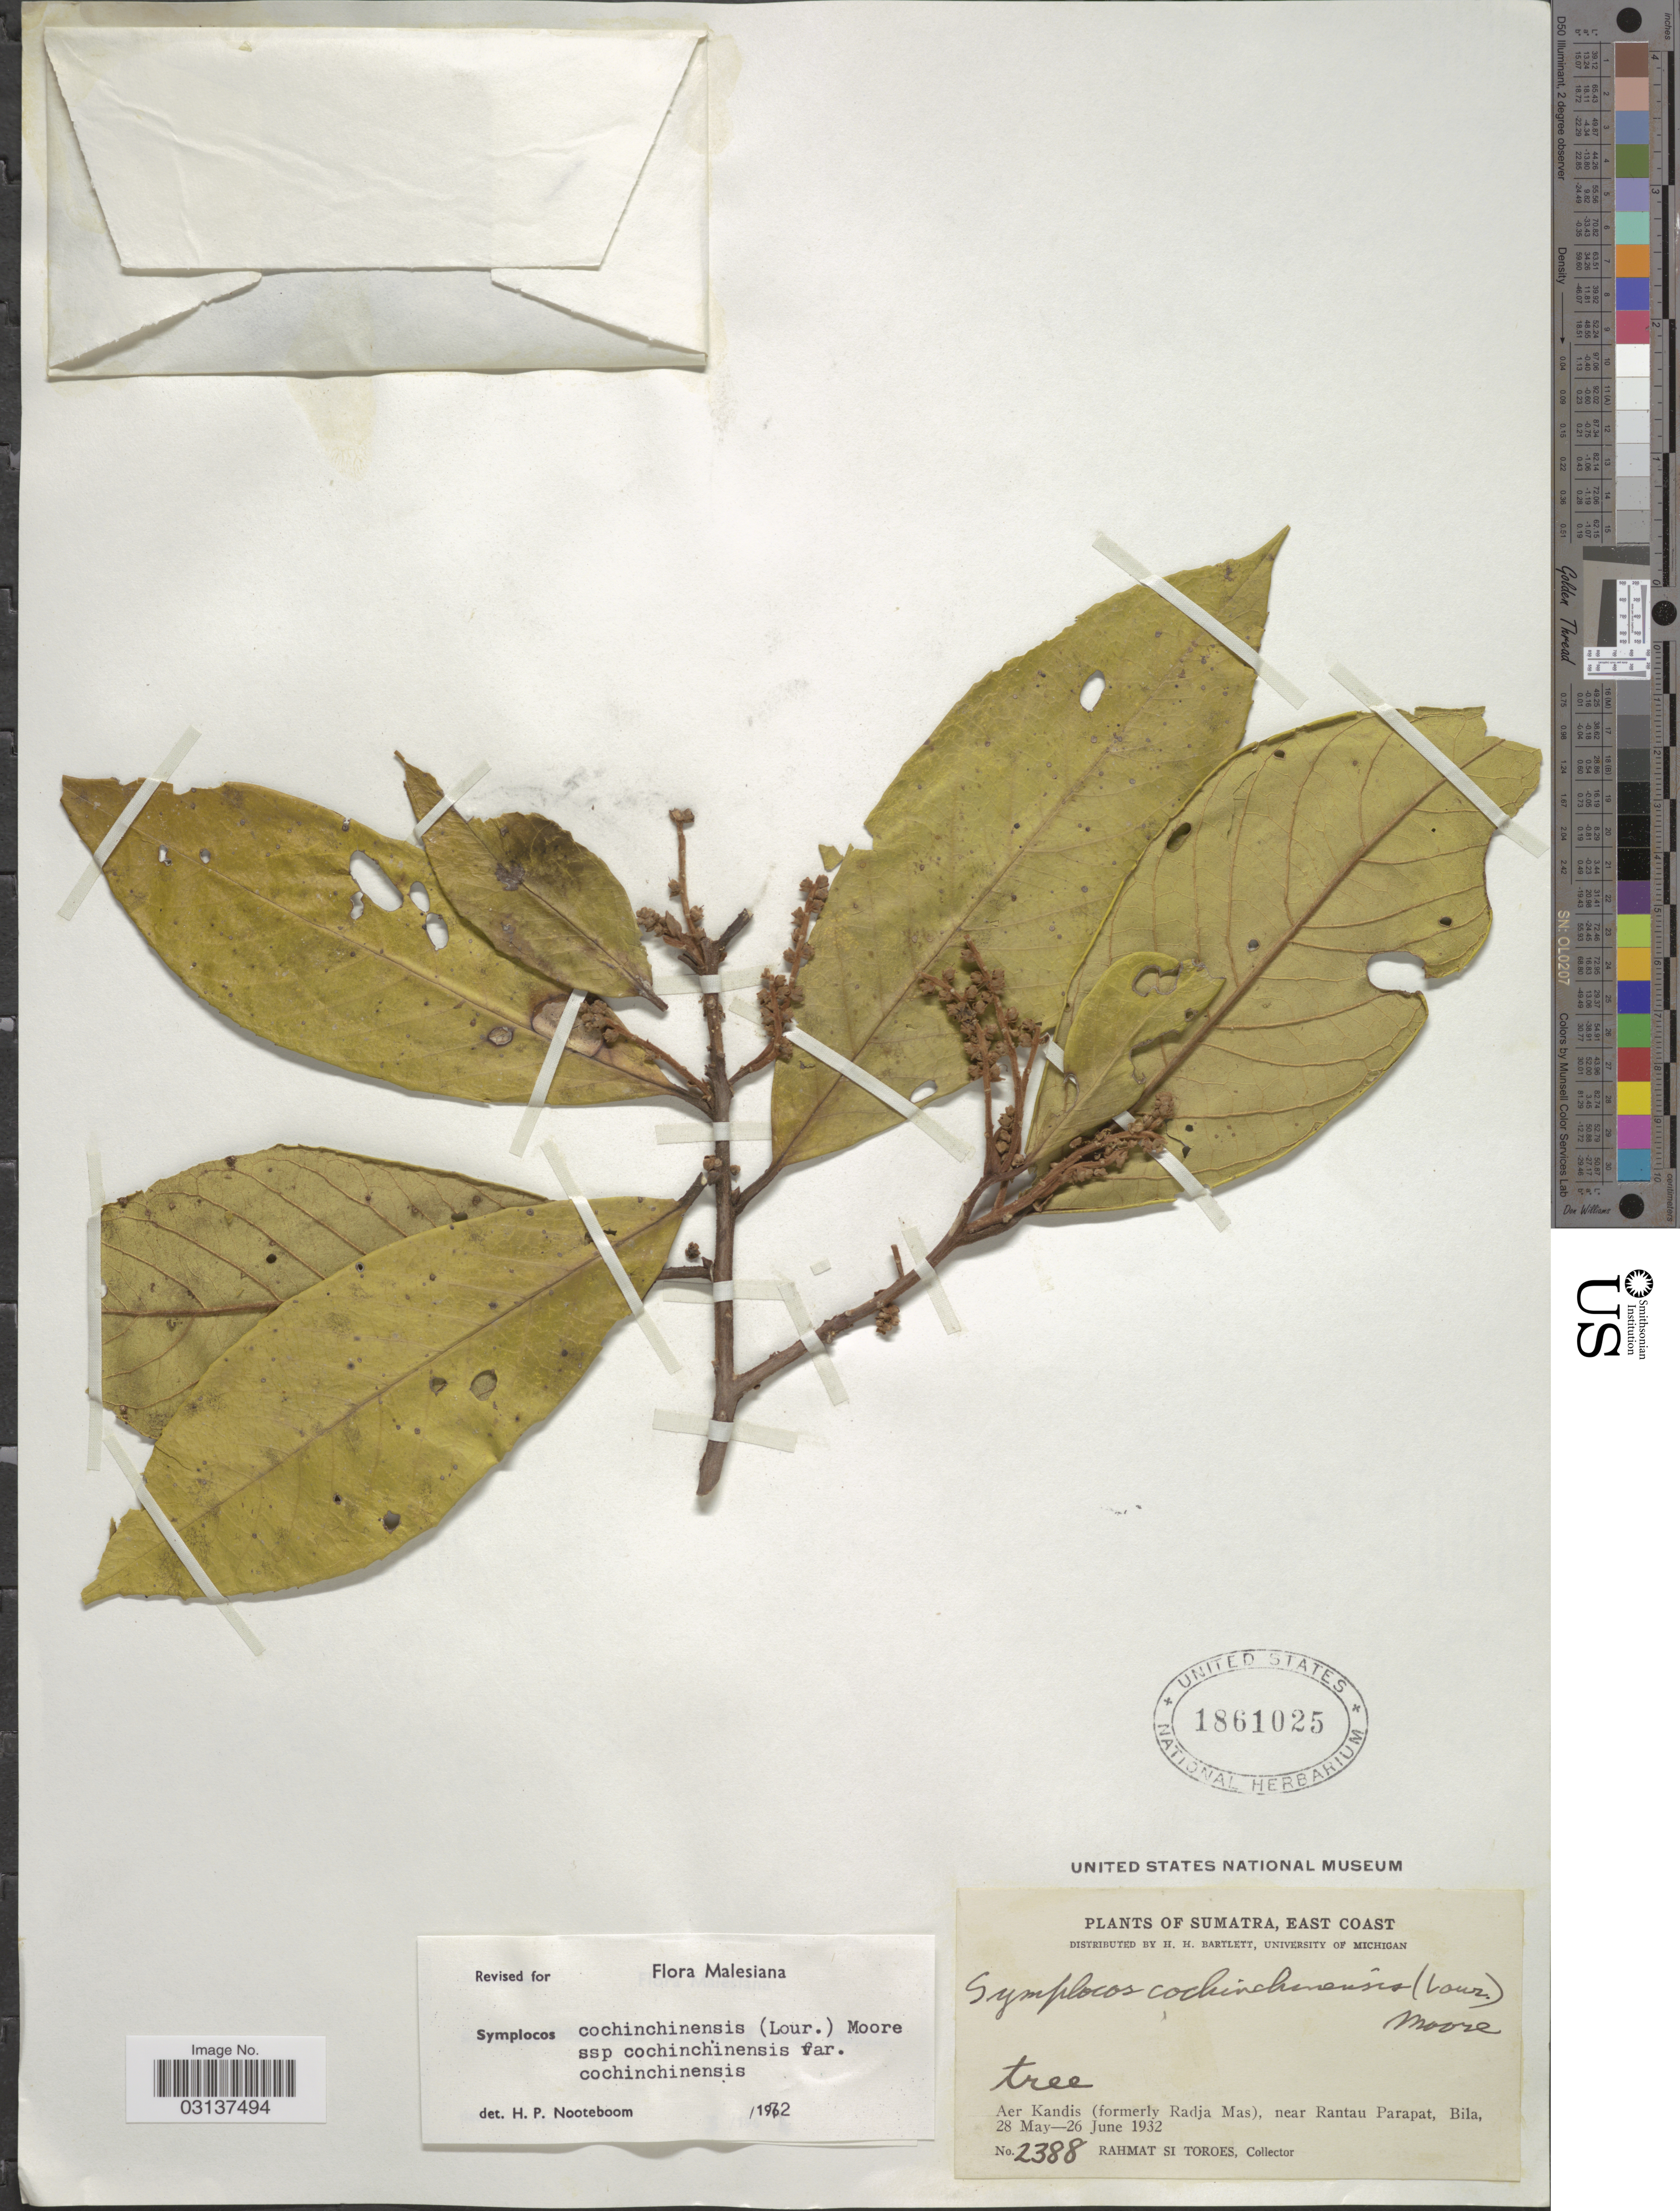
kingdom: Plantae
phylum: Tracheophyta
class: Magnoliopsida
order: Ericales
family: Symplocaceae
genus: Symplocos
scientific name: Symplocos cochinchinensis subsp. cochinchinensis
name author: (Lour.) S. Moore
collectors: Rahmat Si Boeea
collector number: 2388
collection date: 1932-05-28/1932-06-26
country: Indonesia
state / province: Sumatra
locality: East Coast, Aer Kandis (formerly Radja Mas), near Rantau Parapat, Bila.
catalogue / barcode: US 1861025